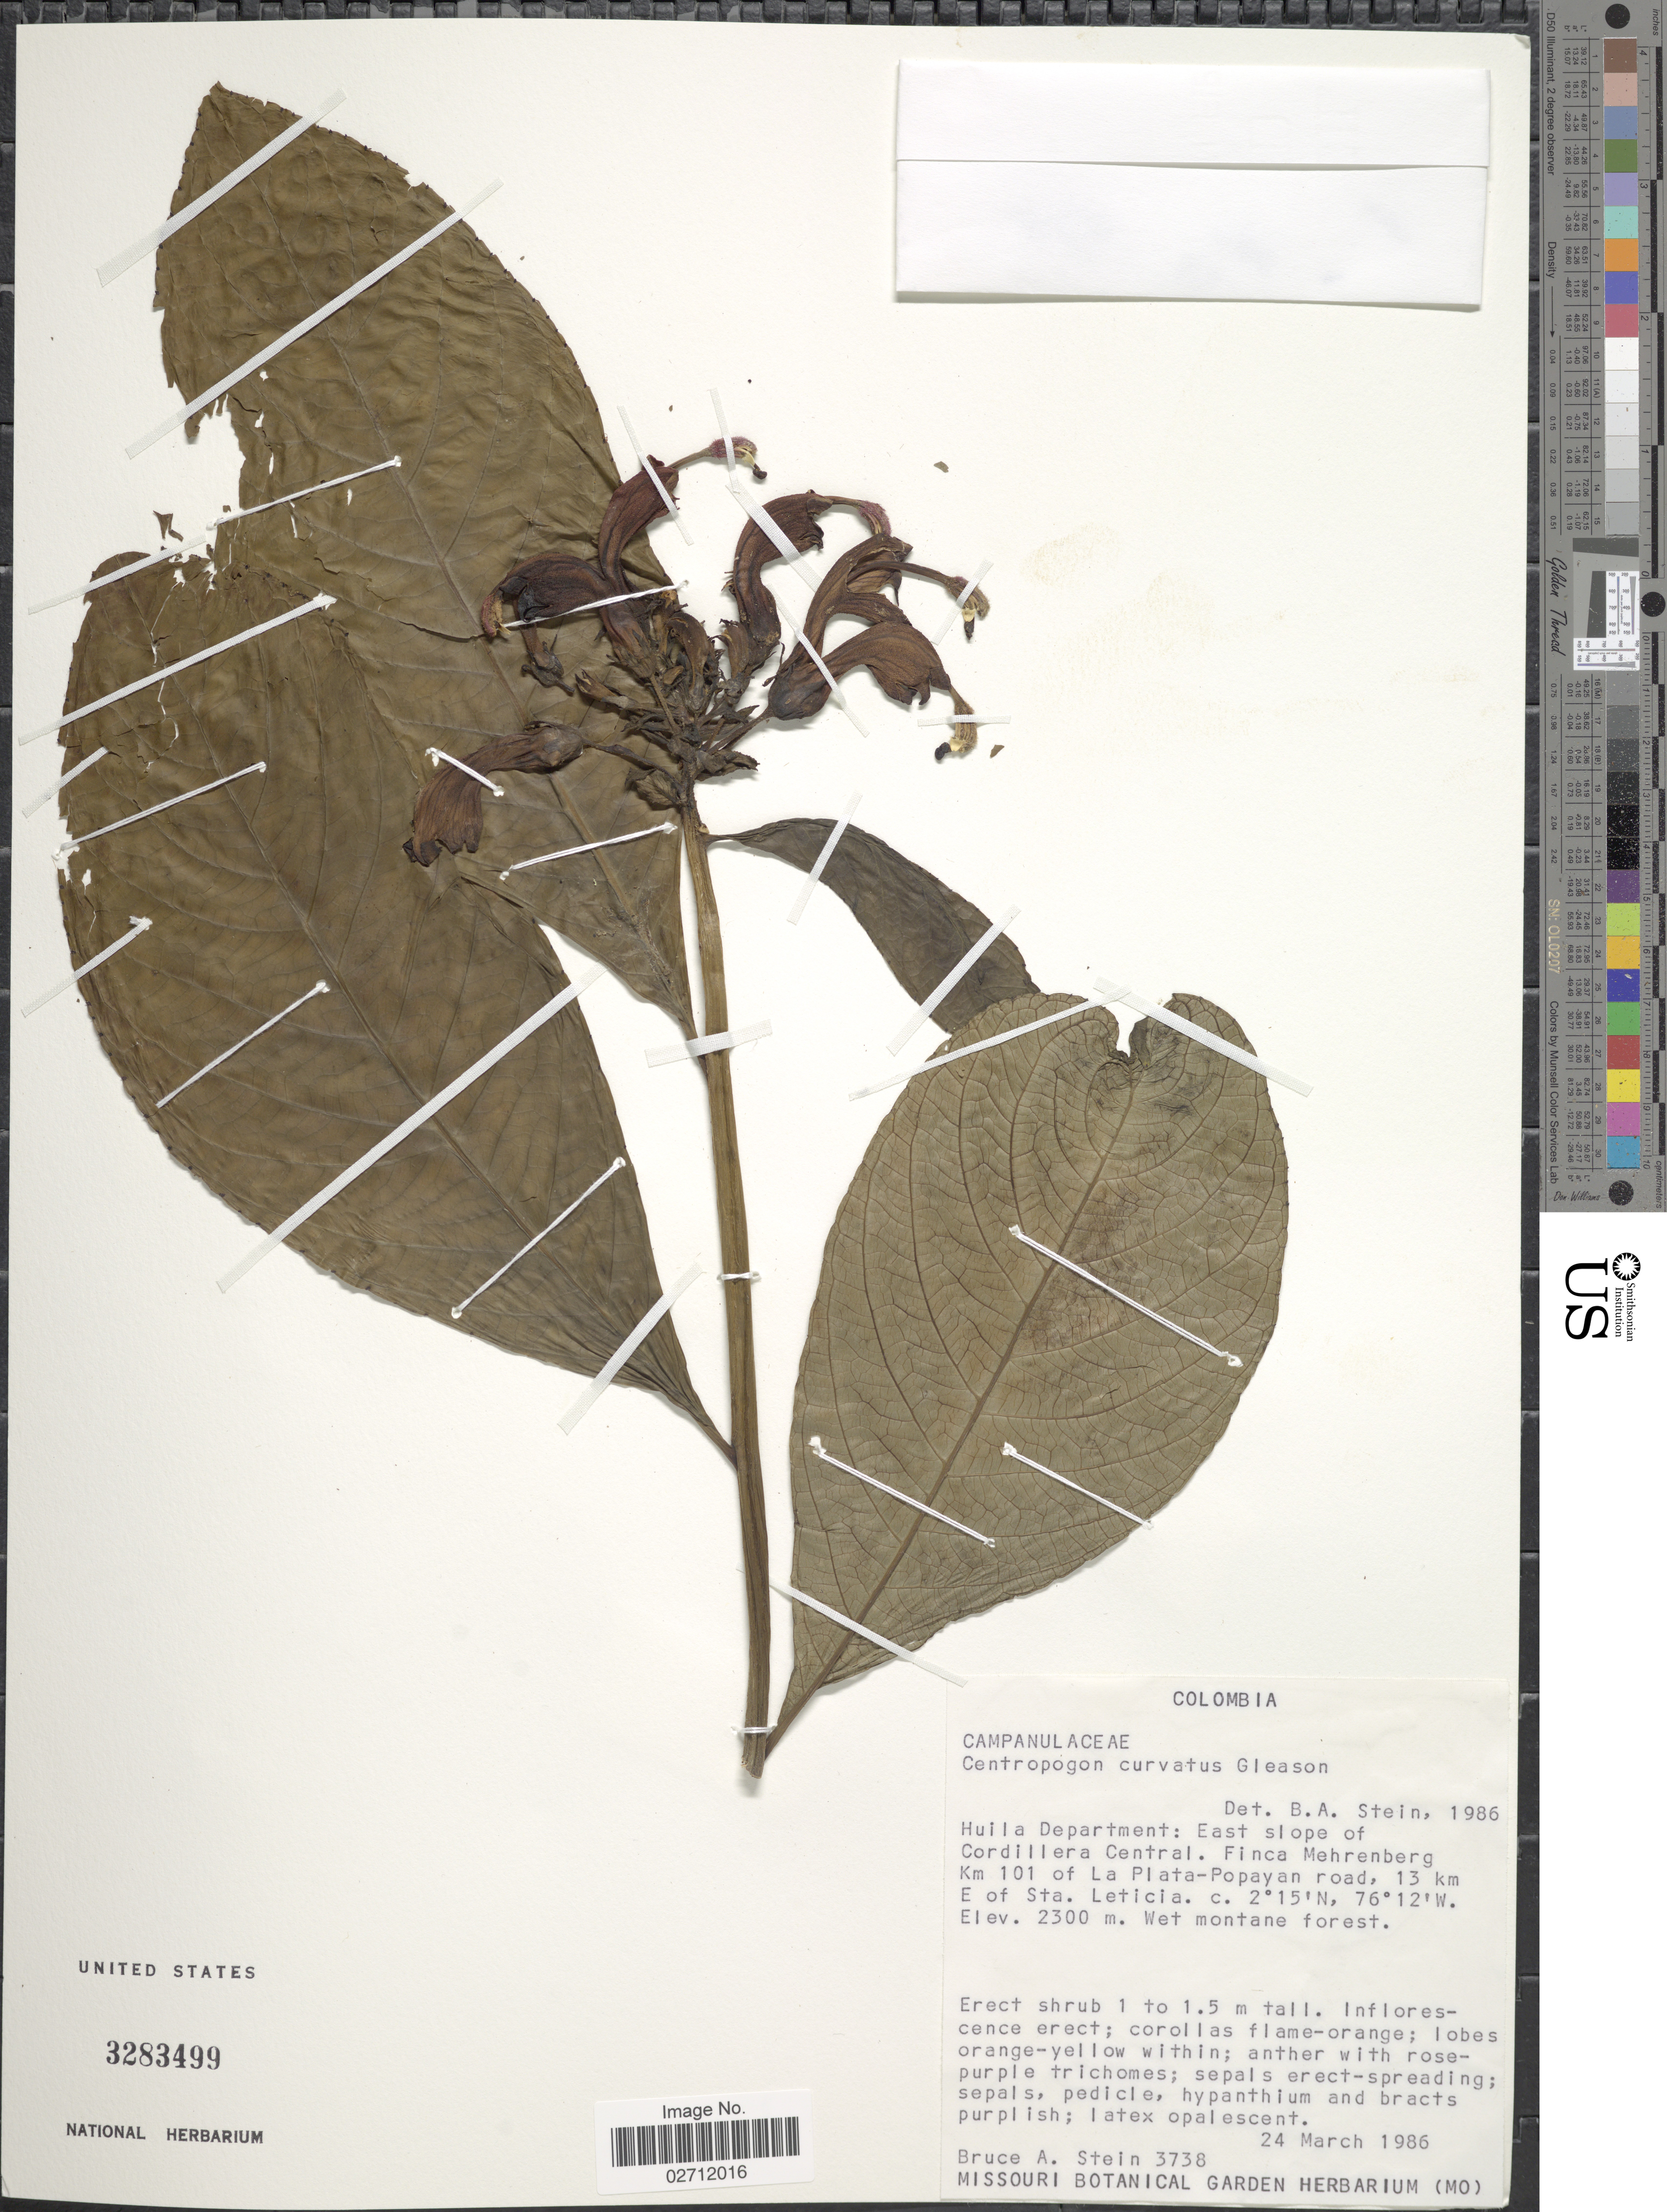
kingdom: Plantae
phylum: Tracheophyta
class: Magnoliopsida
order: Asterales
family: Campanulaceae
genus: Centropogon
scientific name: Centropogon curvatus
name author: Gleason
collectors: B. A. Stein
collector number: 3738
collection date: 1986-03-24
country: Colombia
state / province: Huila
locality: East slope of Cordillera Central, Finca Mehrenberg Km 101 of La Plata-Popayan road, 13 km E of Sta. Leticia.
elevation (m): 2300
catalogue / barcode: US 3283499